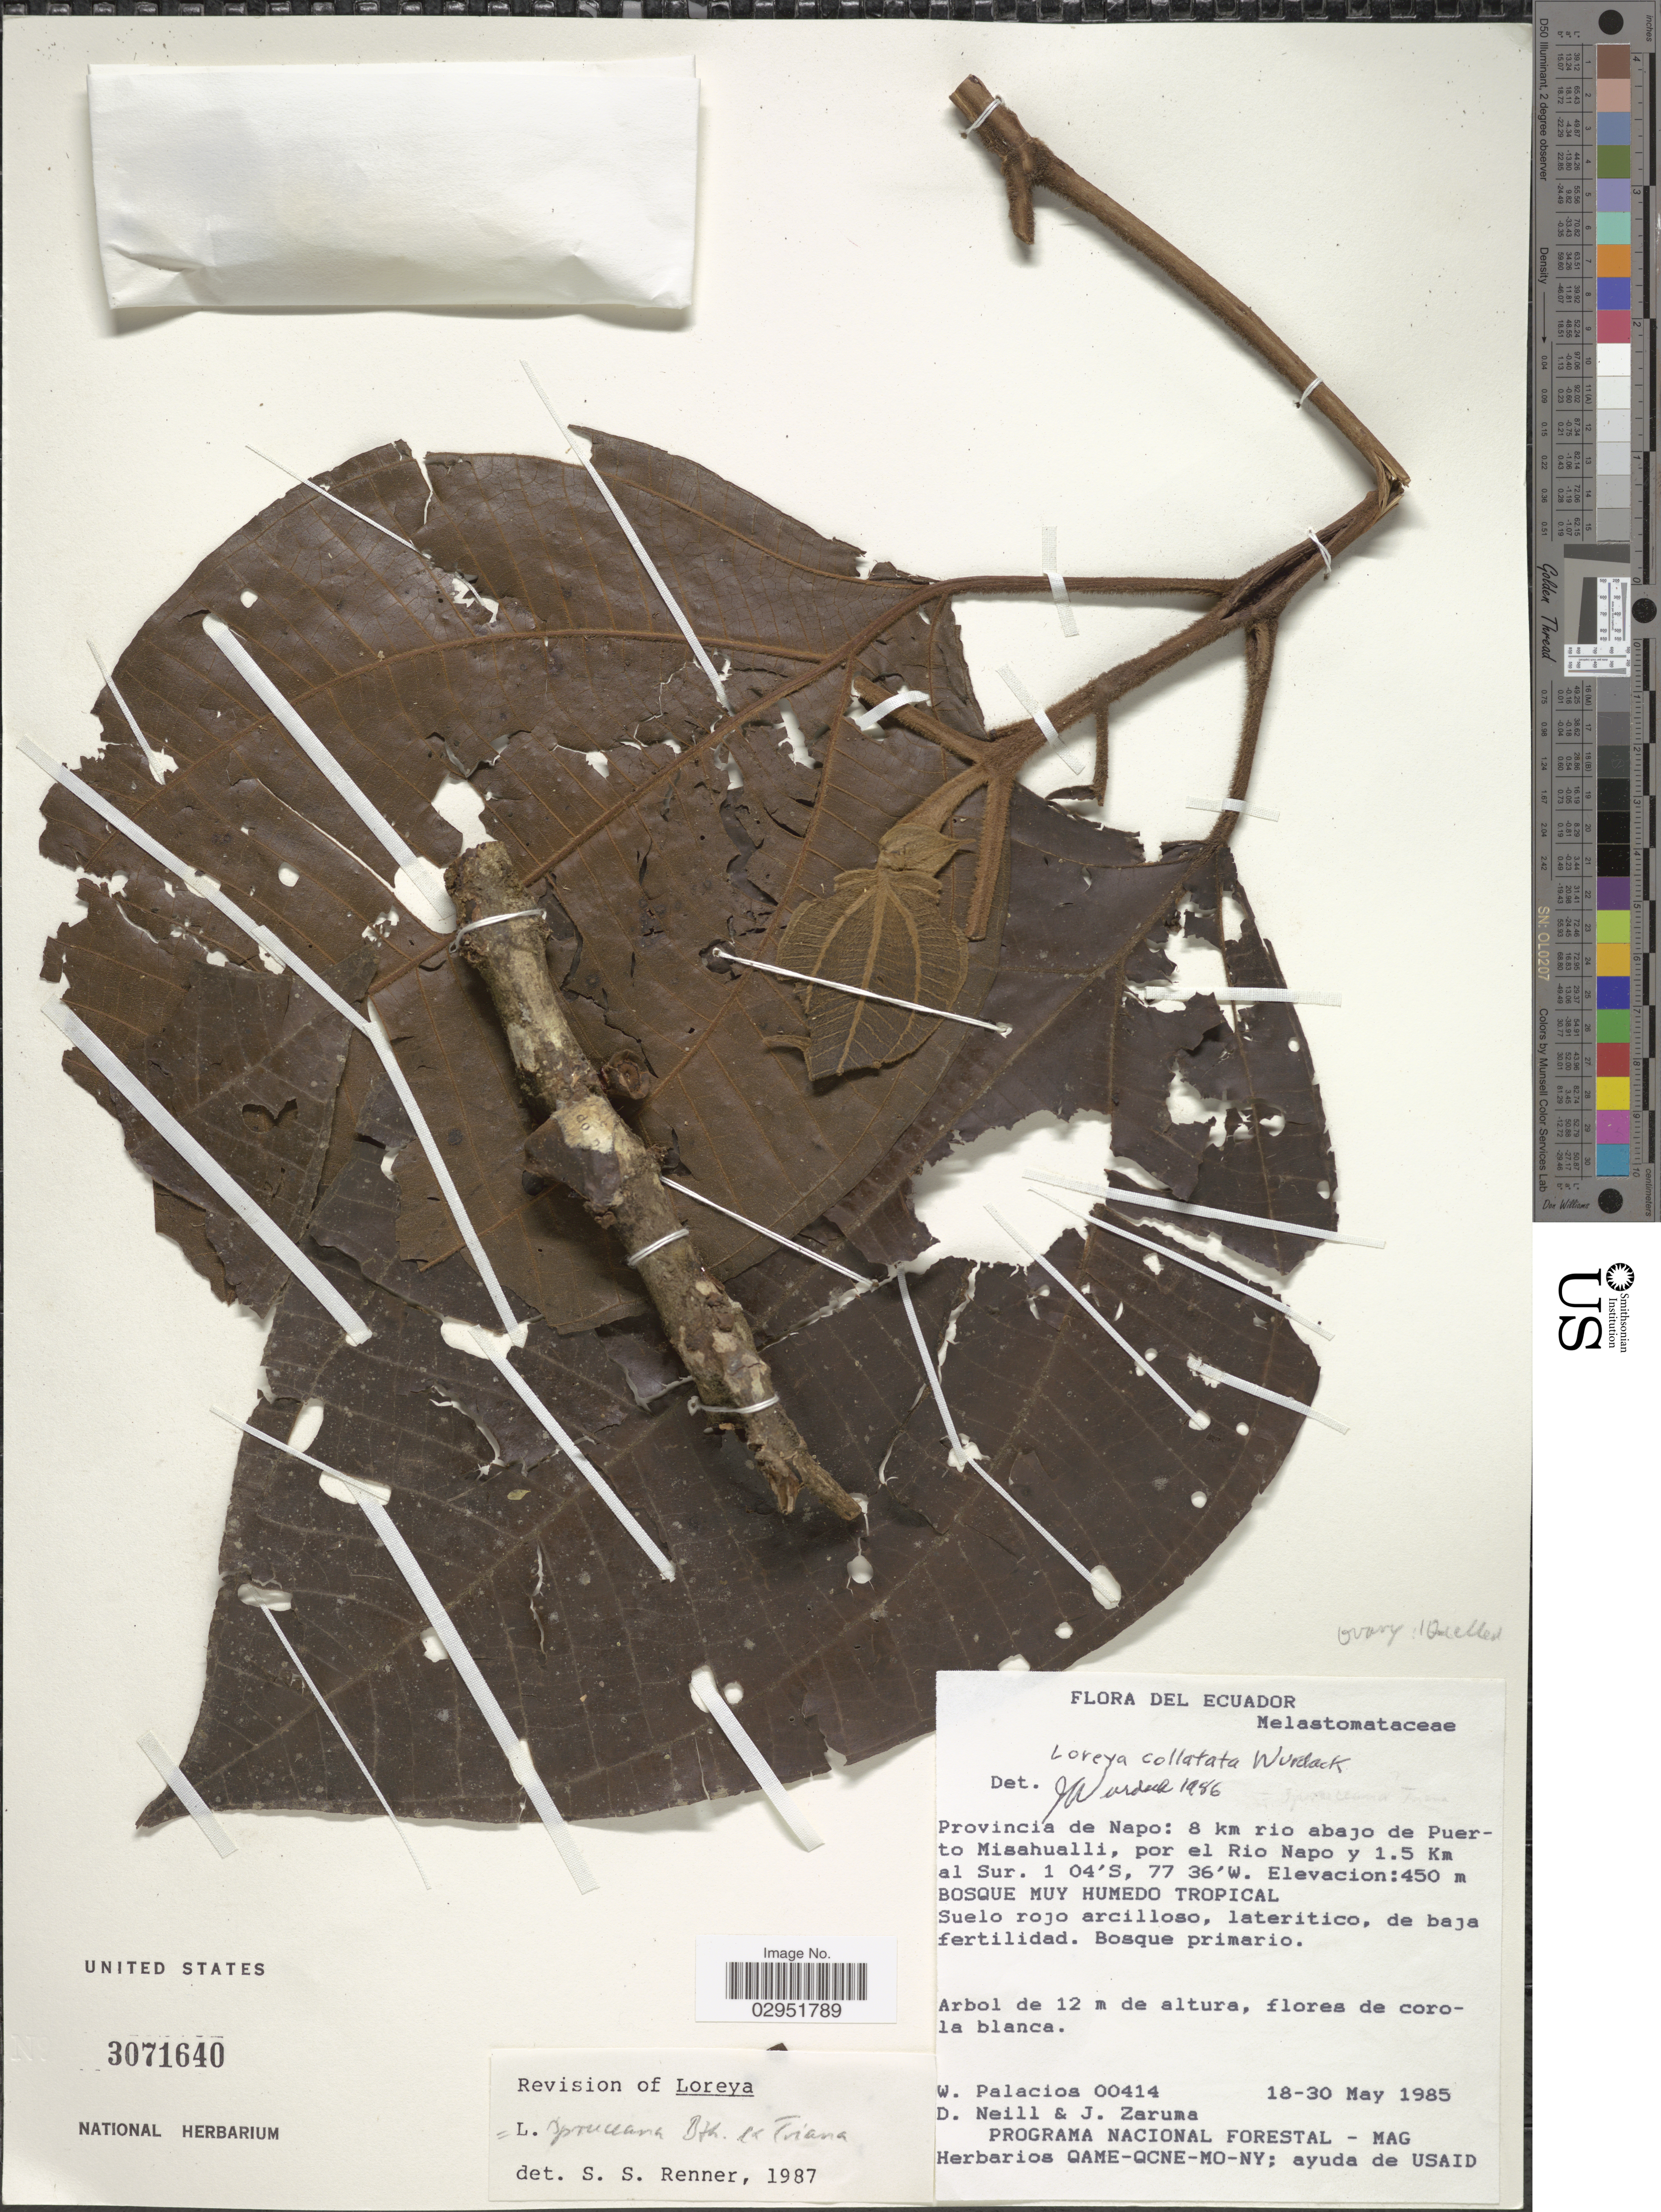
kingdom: Plantae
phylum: Tracheophyta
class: Magnoliopsida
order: Myrtales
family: Melastomataceae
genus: Bellucia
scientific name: Bellucia spruceana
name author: (Triana) J.F. Macbr.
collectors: W. Palacios, D. Neill & J. Zaruma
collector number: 00414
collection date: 1985-05-18/1985-05-30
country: Ecuador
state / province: Napo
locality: Provincia de Napo: 8 km rio abajo de Puerto Misahualli, por el Rio Napo y 1.5 Km al Sur.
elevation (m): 450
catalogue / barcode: US 3071640